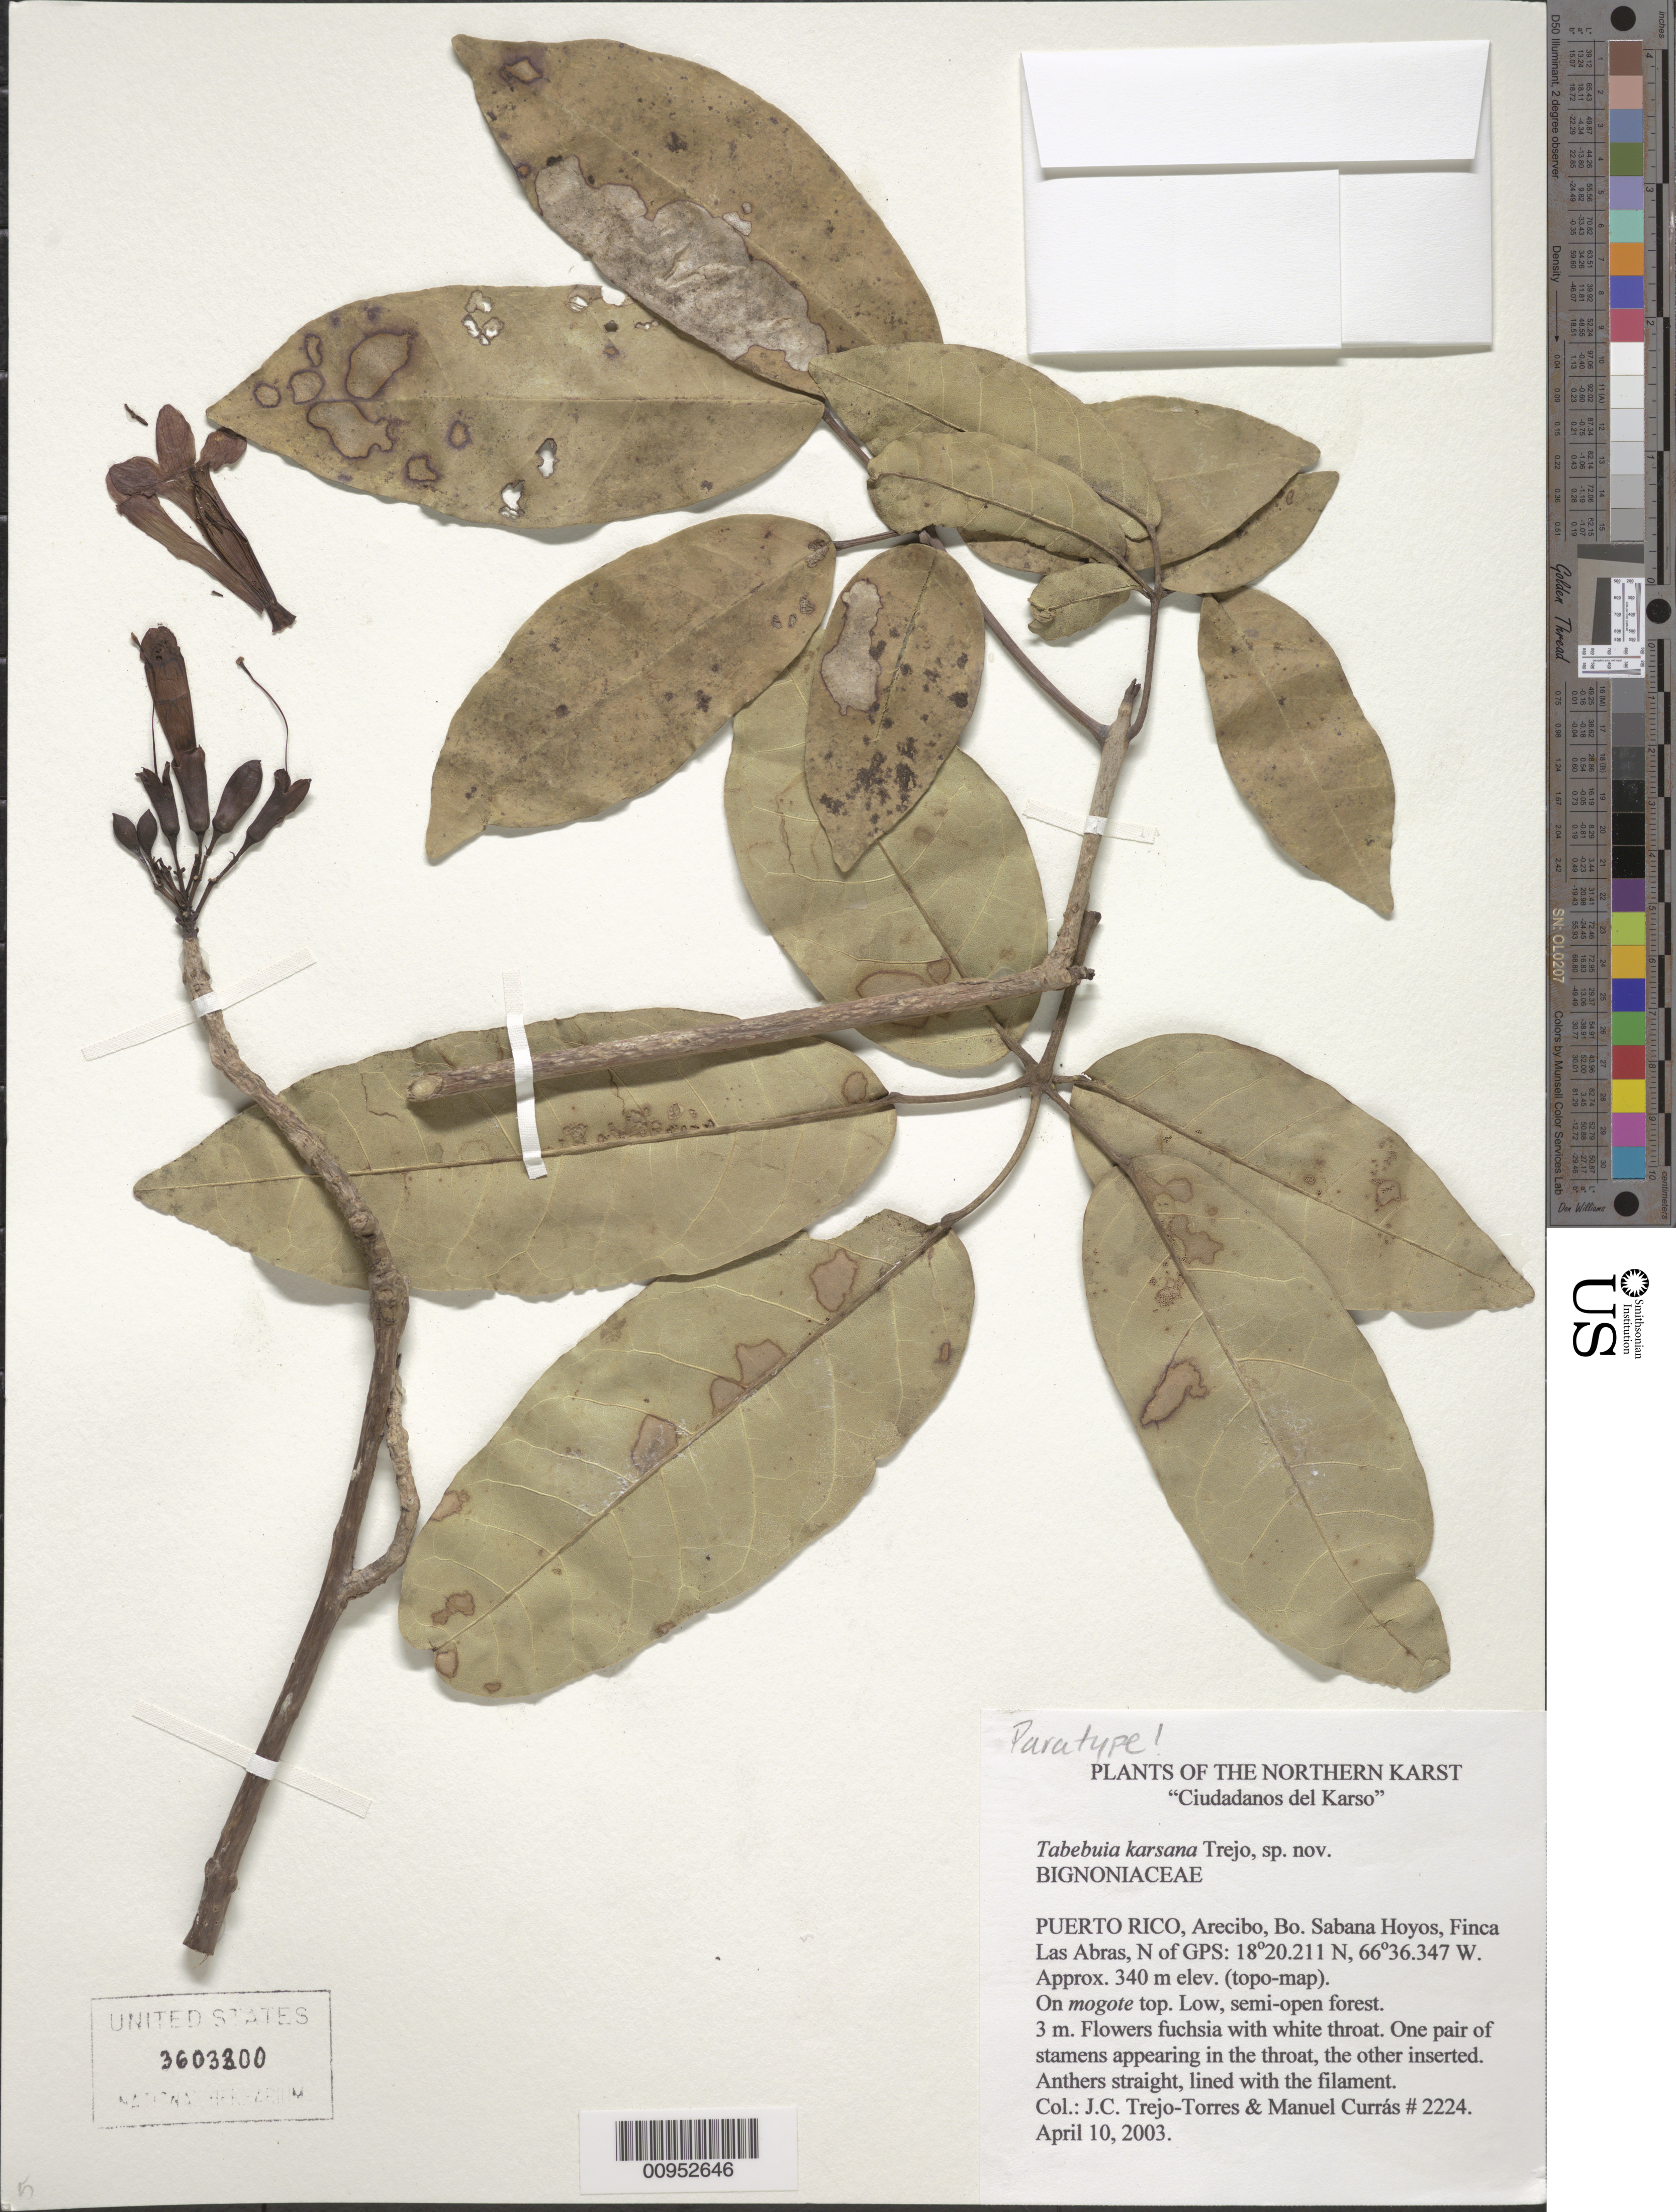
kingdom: Plantae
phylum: Tracheophyta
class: Magnoliopsida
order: Lamiales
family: Bignoniaceae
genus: Tabebuia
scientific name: Tabebuia karsoana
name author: Trejo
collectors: J. C. Trejo-Torres & M. Currás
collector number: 2224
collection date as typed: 10 Apr 2003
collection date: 2003-04-10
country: Puerto Rico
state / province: Arecibo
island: Puerto Rico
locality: Arecibo, Bo. Sabana Hoyos, Finca Las Abras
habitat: On mogote top; low, semi-open forest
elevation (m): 340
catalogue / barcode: US 3603300